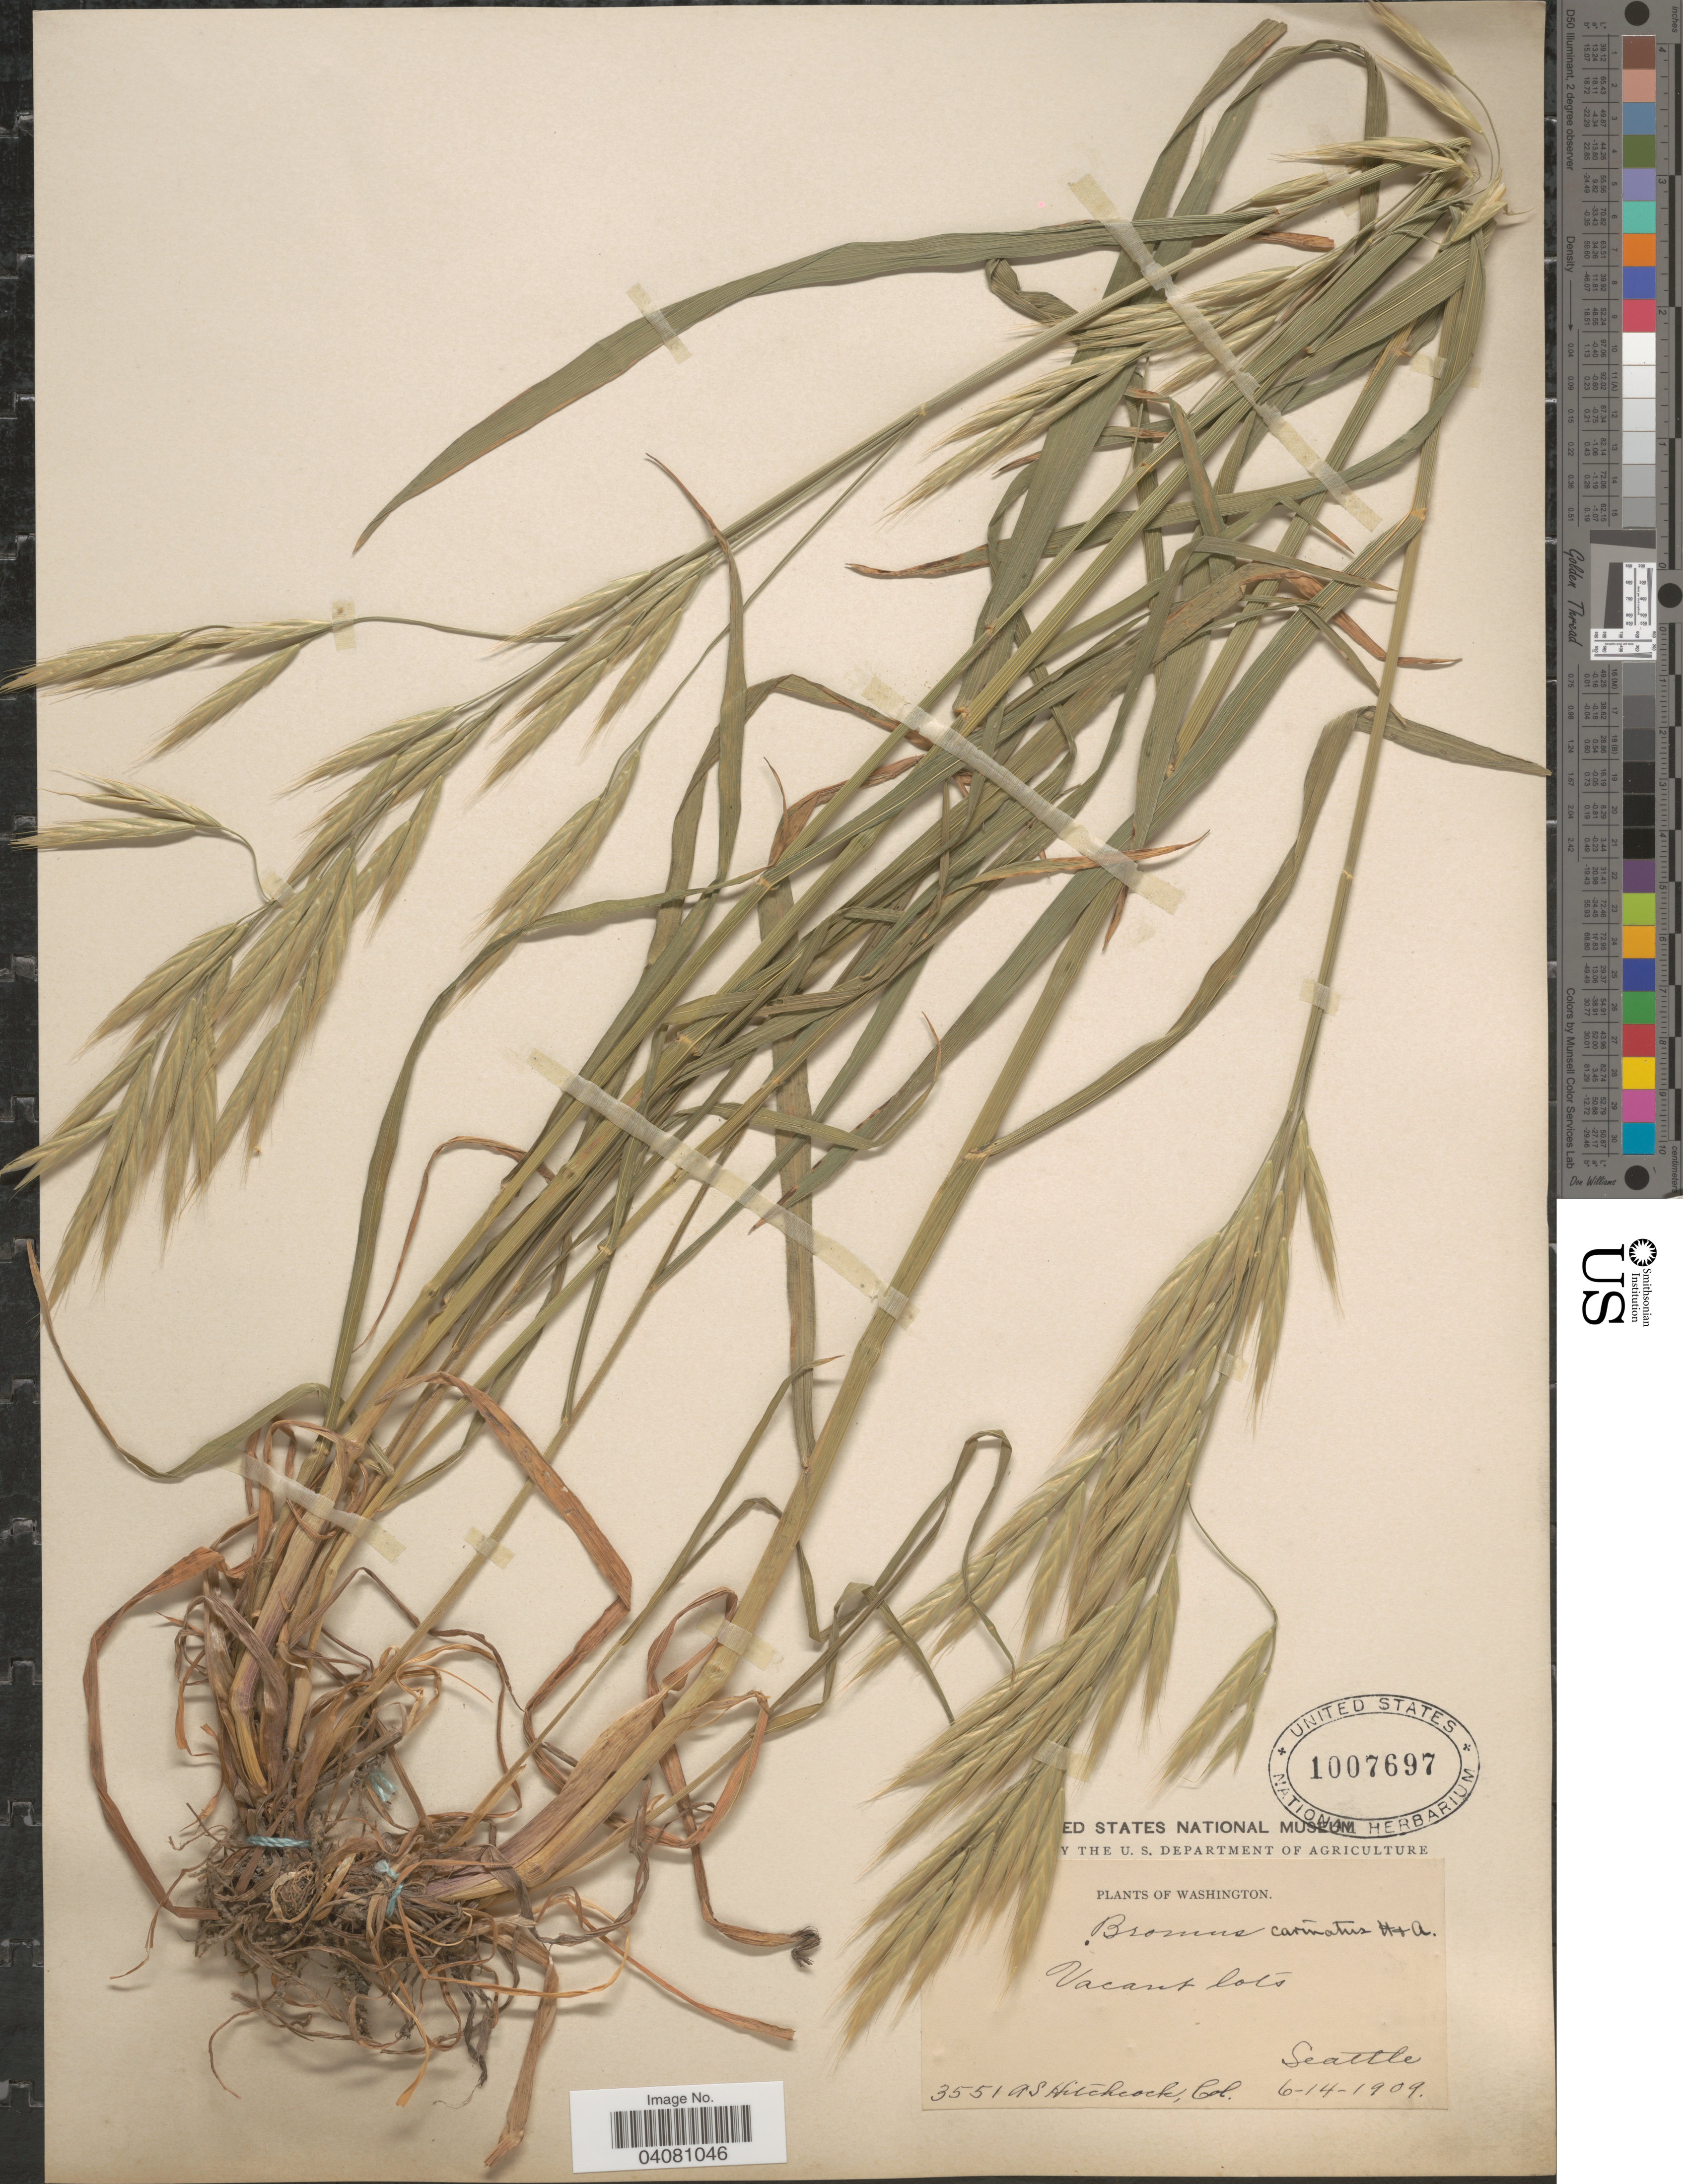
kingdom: Plantae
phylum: Tracheophyta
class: Liliopsida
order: Poales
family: Poaceae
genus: Bromus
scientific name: Bromus carinatus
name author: Hook. & Arn.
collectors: A. S. Hitchcock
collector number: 3551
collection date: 1909-06-14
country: United States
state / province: Washington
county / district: King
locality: Vacant lots. Seattle.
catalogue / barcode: US 1007697